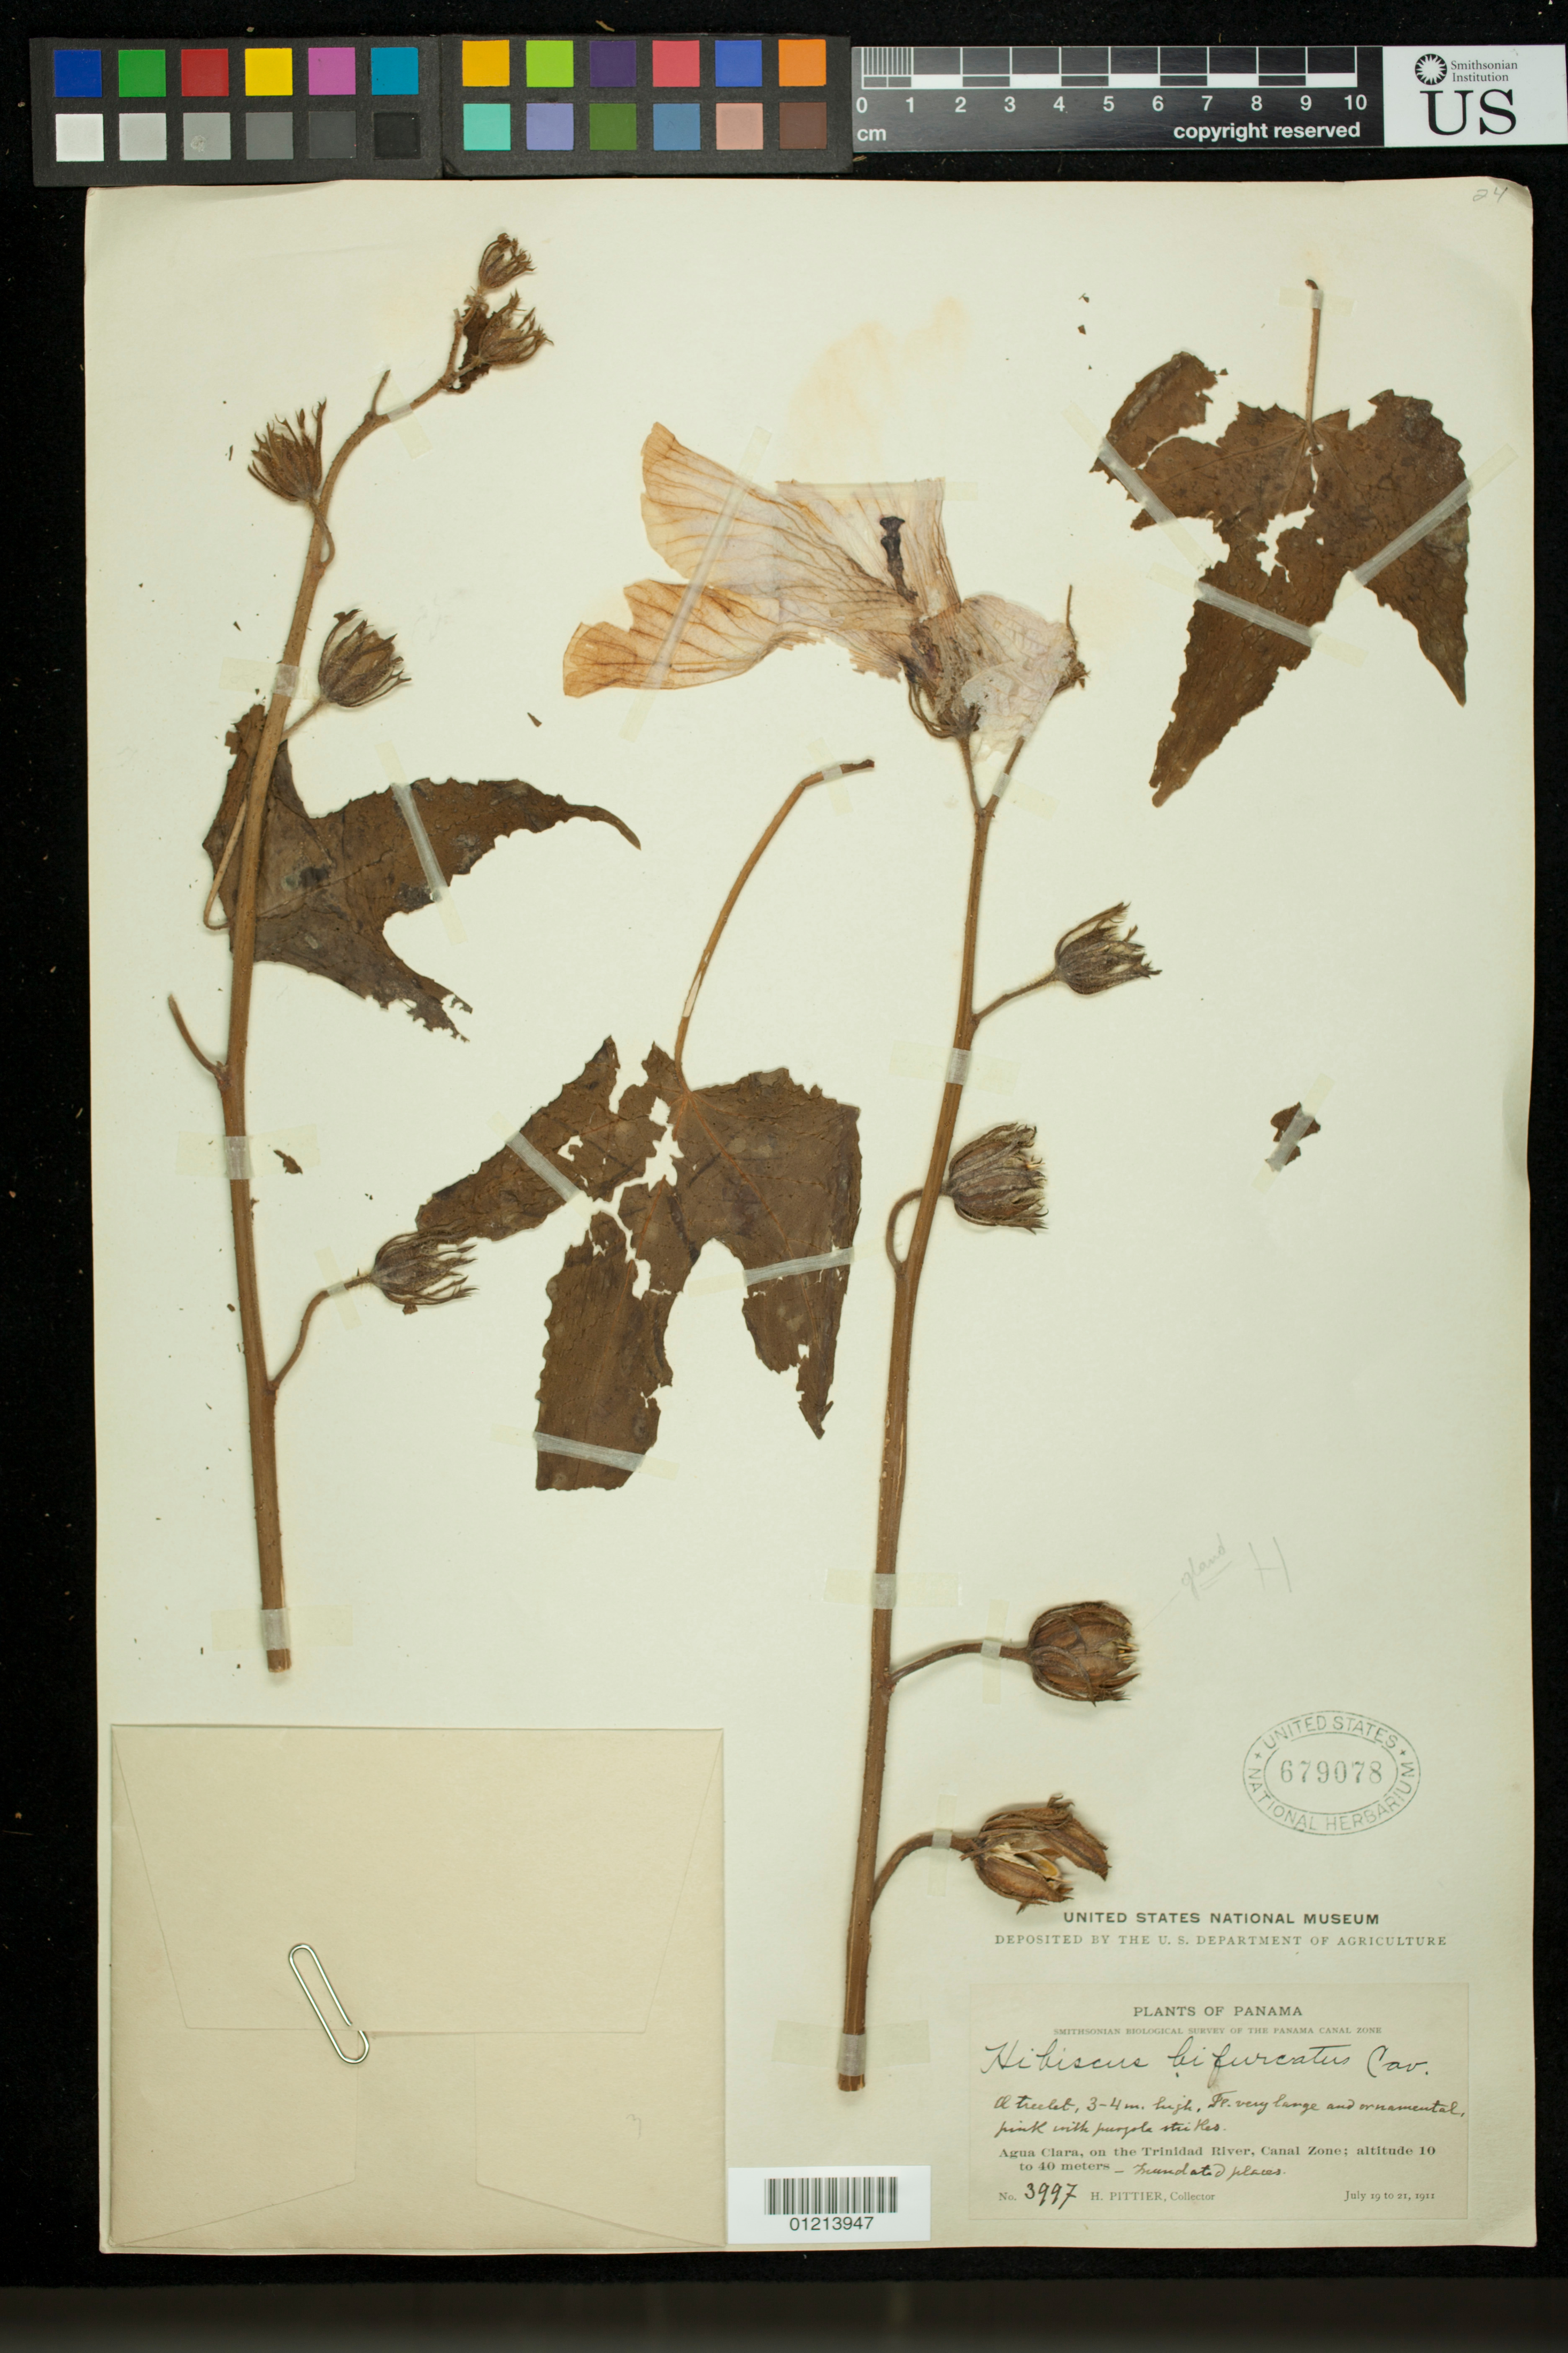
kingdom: Plantae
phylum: Tracheophyta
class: Magnoliopsida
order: Malvales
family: Malvaceae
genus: Sabdariffa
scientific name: Sabdariffa bifurcata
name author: (Cav.) M.C. Duarte & V.N.Yoshikawa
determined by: Dorr, Laurence J., Curator (BOT), Smithsonian Institution - National Museum of Natural History (UNITED STATES)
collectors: H. F. Pittier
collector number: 3997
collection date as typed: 19 Jul 1911 to 21 Jul 1911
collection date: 1911-07-19/1911-07-21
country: Panama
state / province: Colón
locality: Agua Clara, on the Trinidad River, Canal Zone.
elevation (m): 10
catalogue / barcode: US 679078